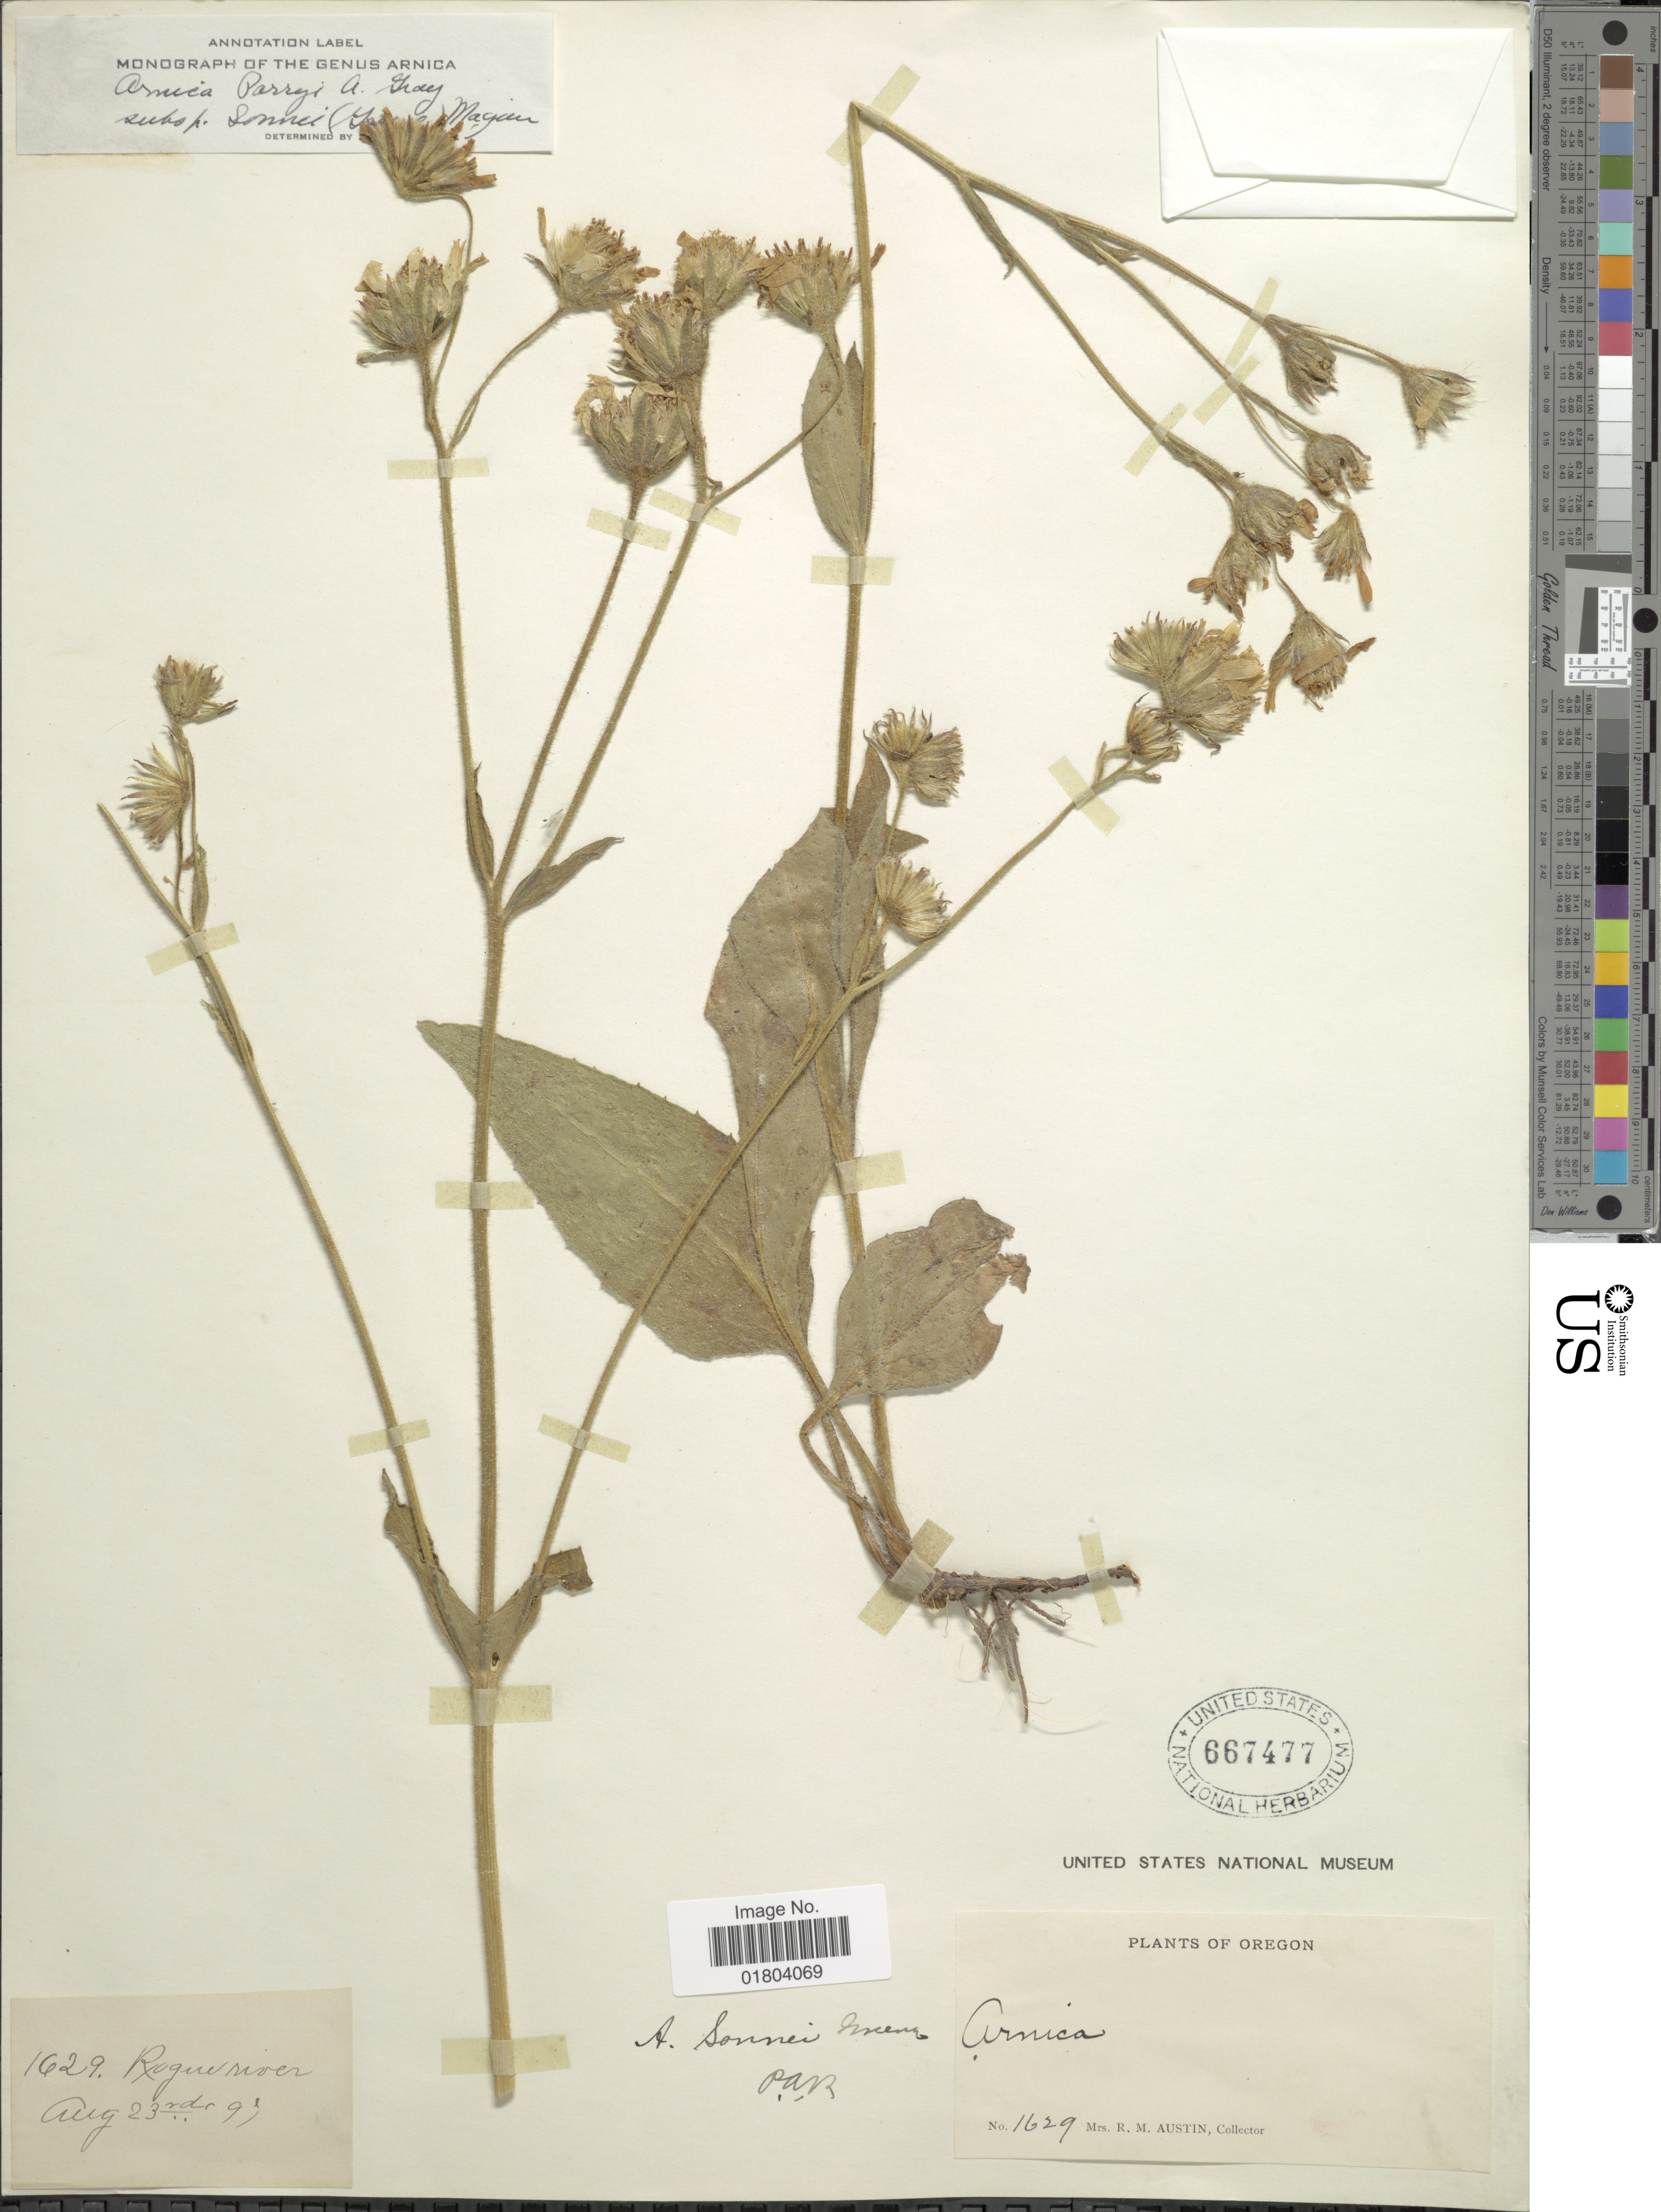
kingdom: Plantae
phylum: Tracheophyta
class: Magnoliopsida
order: Asterales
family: Asteraceae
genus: Arnica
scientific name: Arnica parryi subsp. sonnei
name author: (Greene) Maguire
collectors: R. Austin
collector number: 1629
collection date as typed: Transcribed d/m/y: 23/8/97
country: United States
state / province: Oregon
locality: Rogue river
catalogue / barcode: US 667477